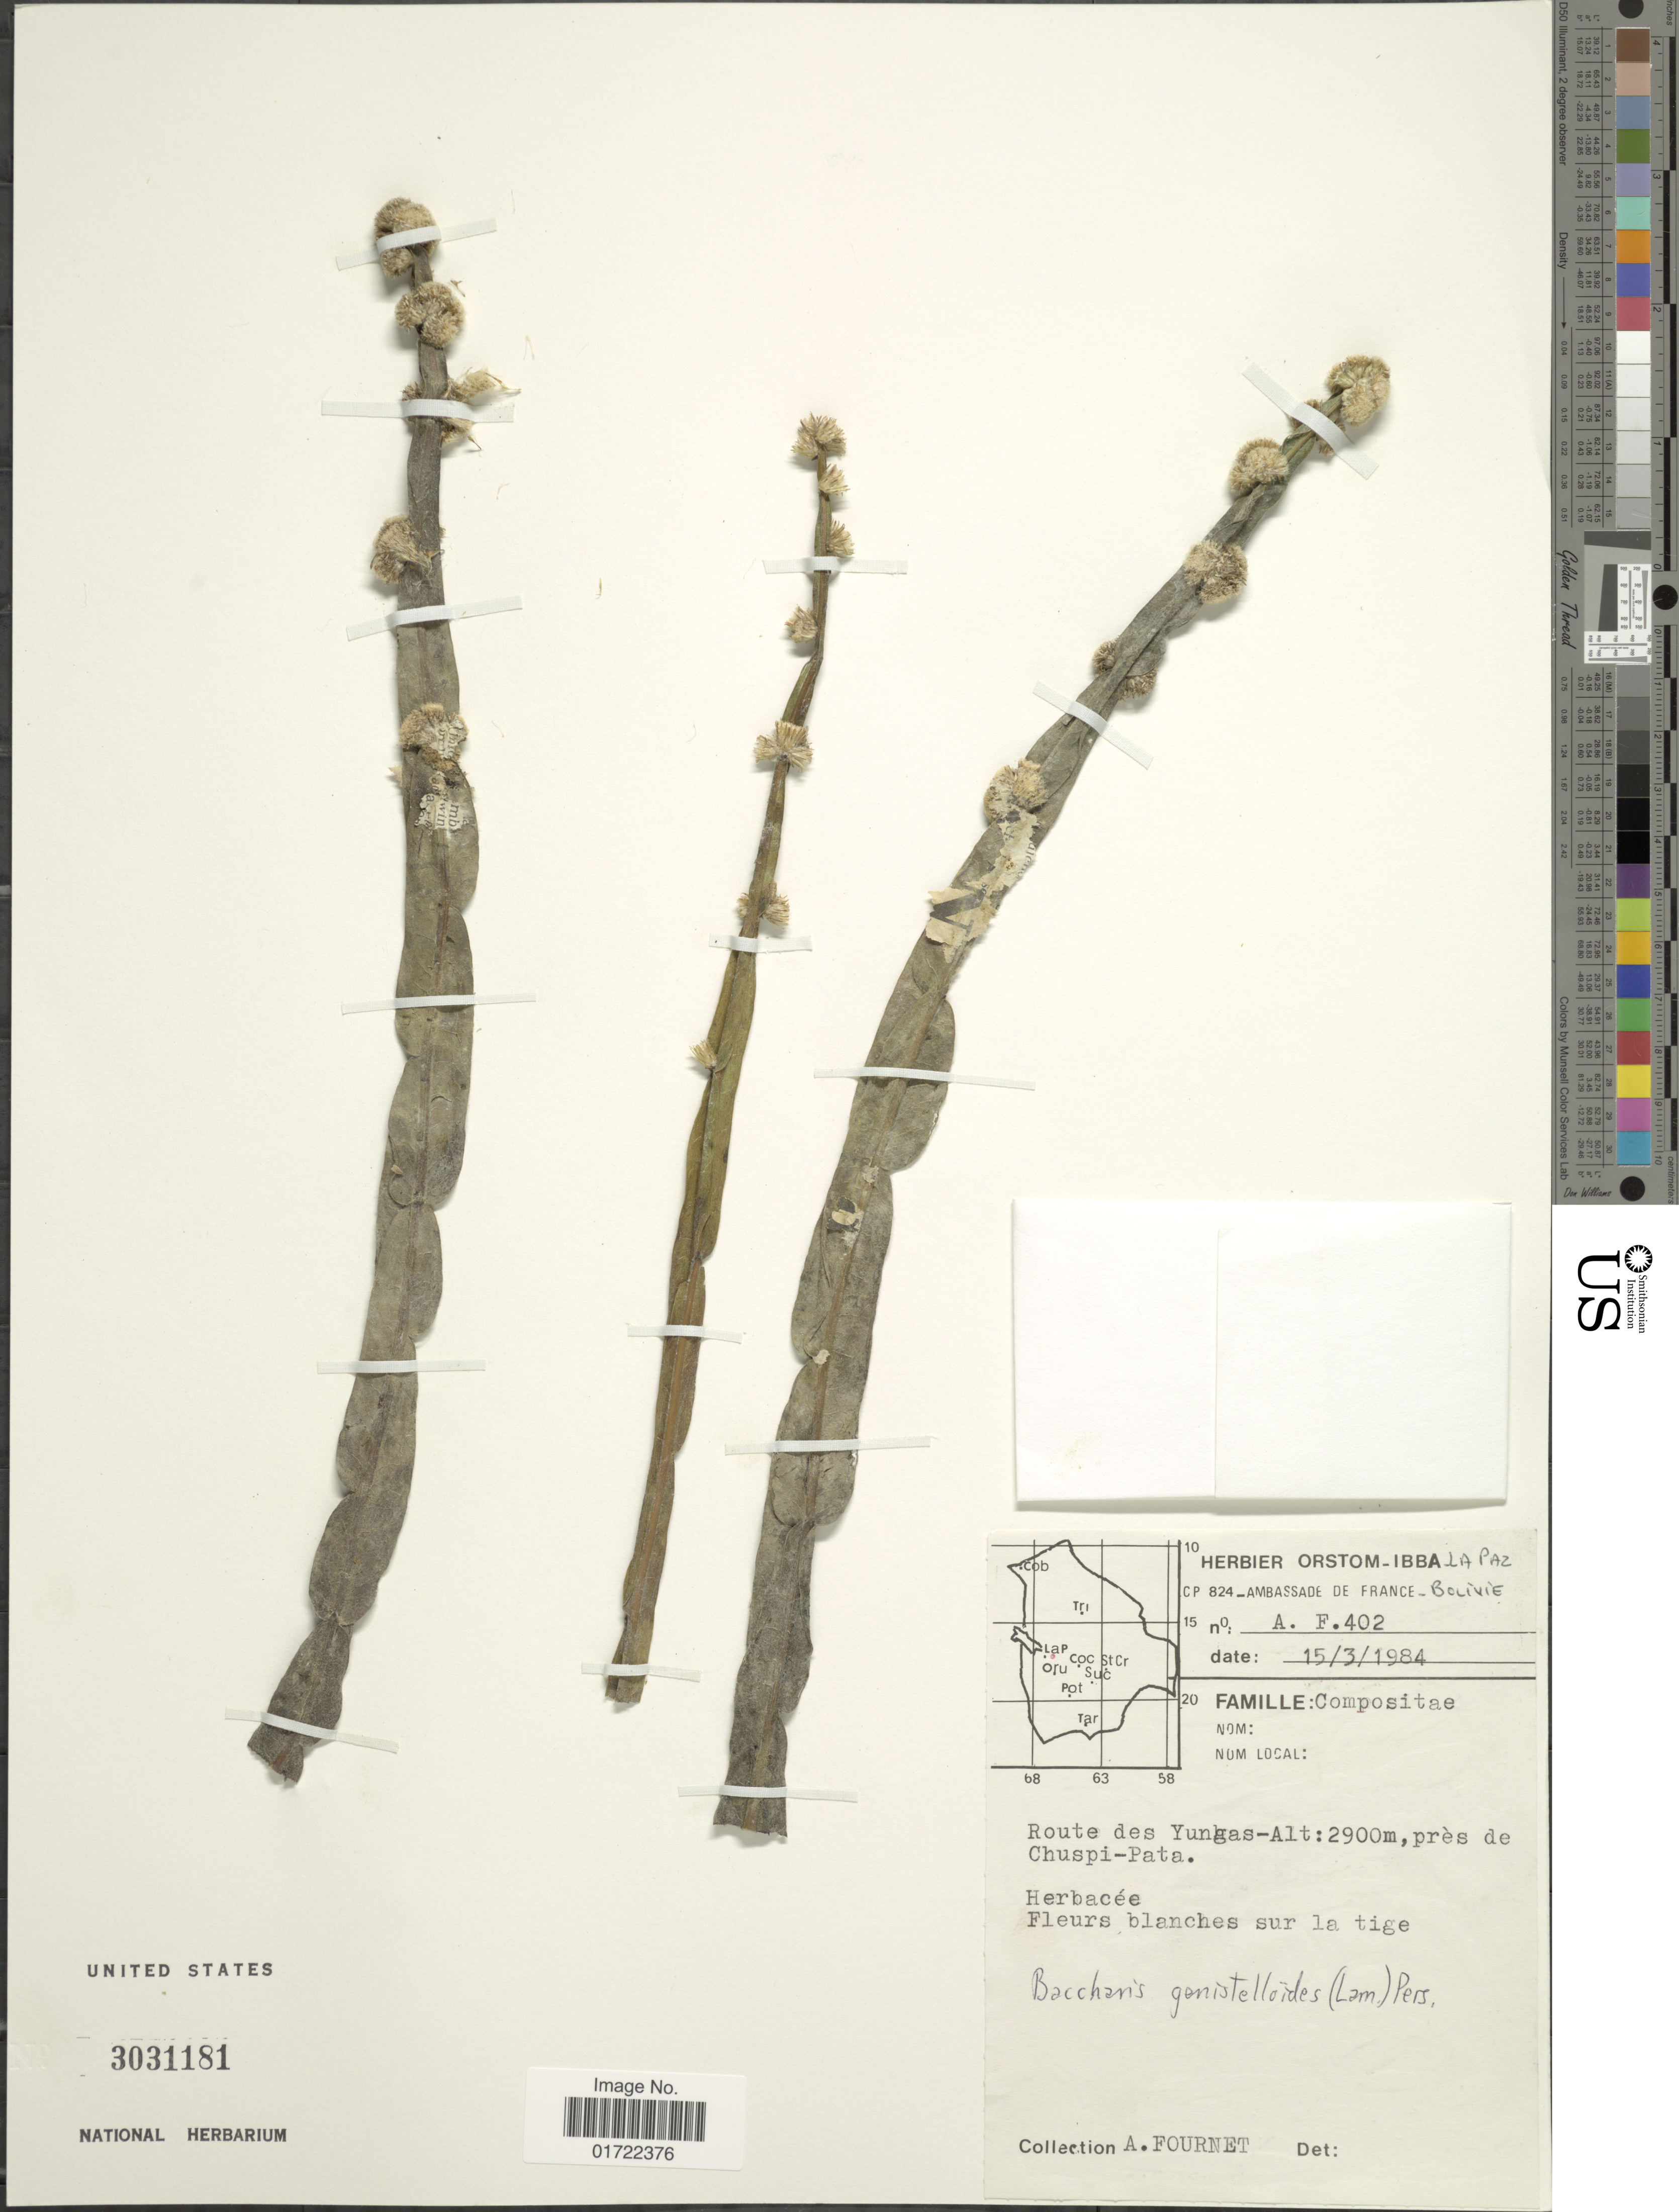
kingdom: Plantae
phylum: Tracheophyta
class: Magnoliopsida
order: Asterales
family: Asteraceae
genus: Baccharis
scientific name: Baccharis genistelloides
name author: (Lam.) Pers.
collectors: A. Fournet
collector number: A.F.402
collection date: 1984-03-15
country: Bolivia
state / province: La Paz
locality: Routes des Yungas, pres de Chuspi-Pata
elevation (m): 2900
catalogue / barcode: US 3031181